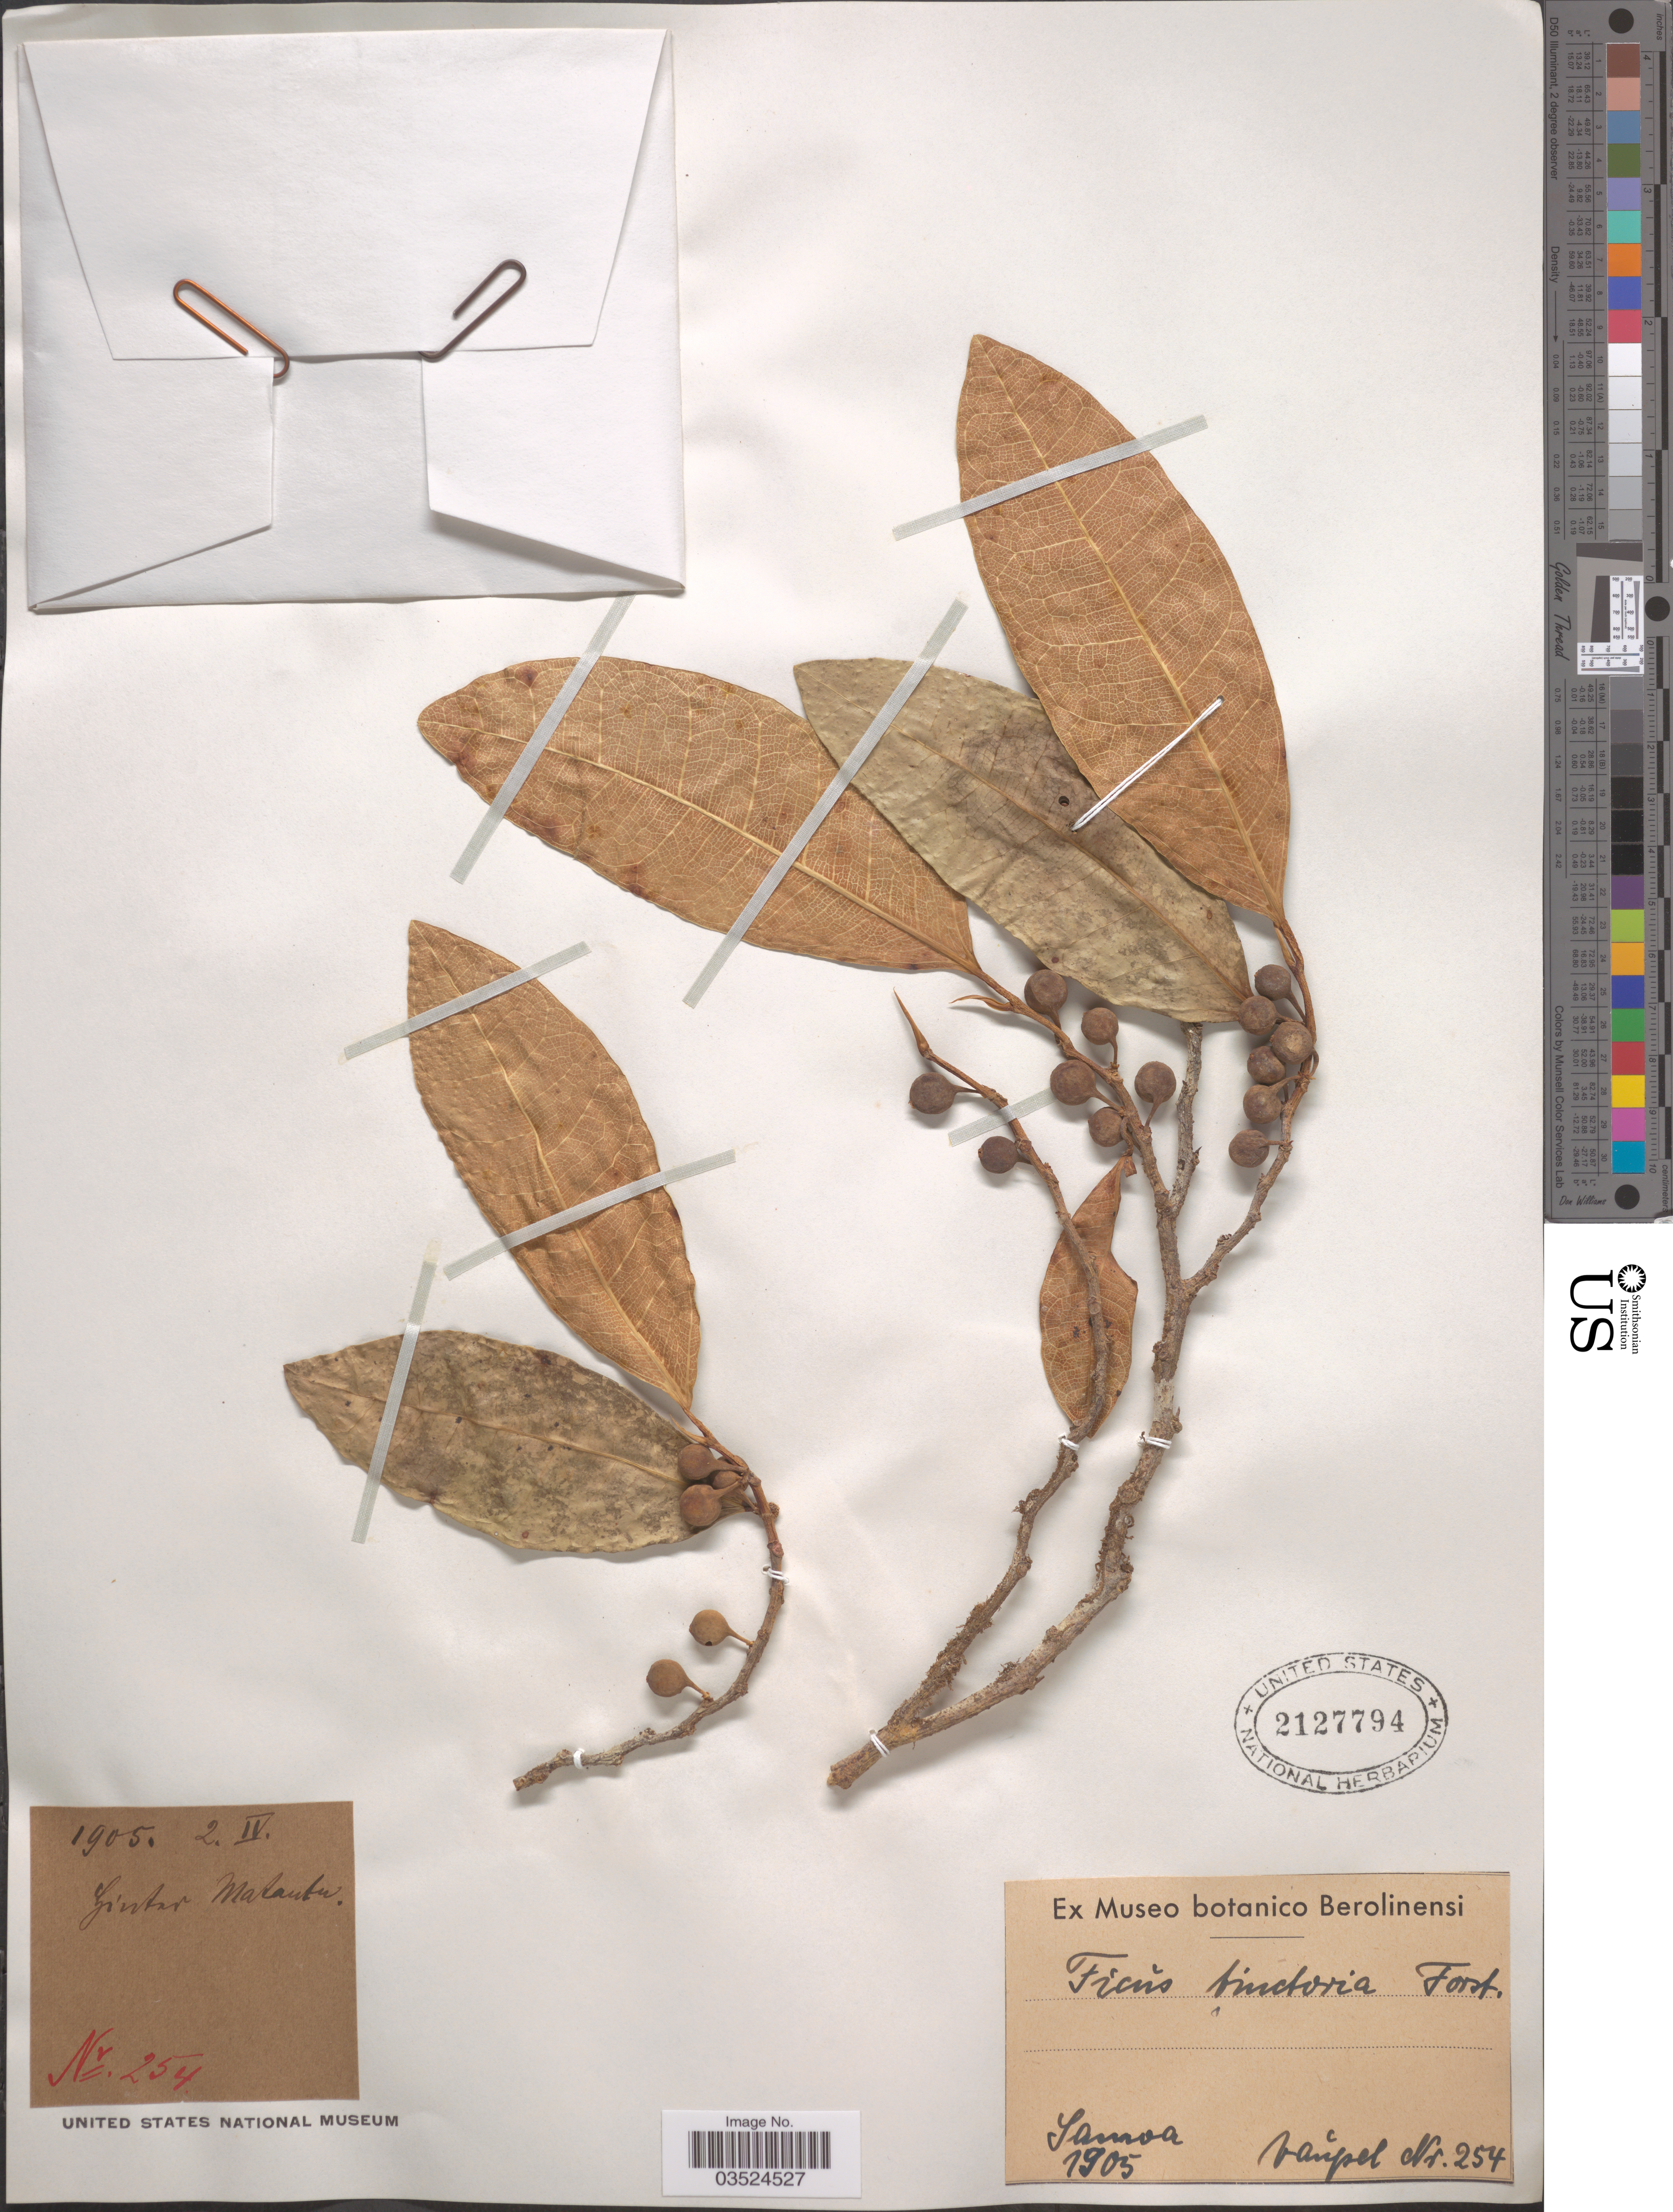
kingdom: Plantae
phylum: Tracheophyta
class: Magnoliopsida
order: Rosales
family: Moraceae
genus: Ficus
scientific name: Ficus tinctoria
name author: G. Forst.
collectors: Vaupel, --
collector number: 254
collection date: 1905-04-02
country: Samoa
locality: Samoa. Matautu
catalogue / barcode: US 2127794